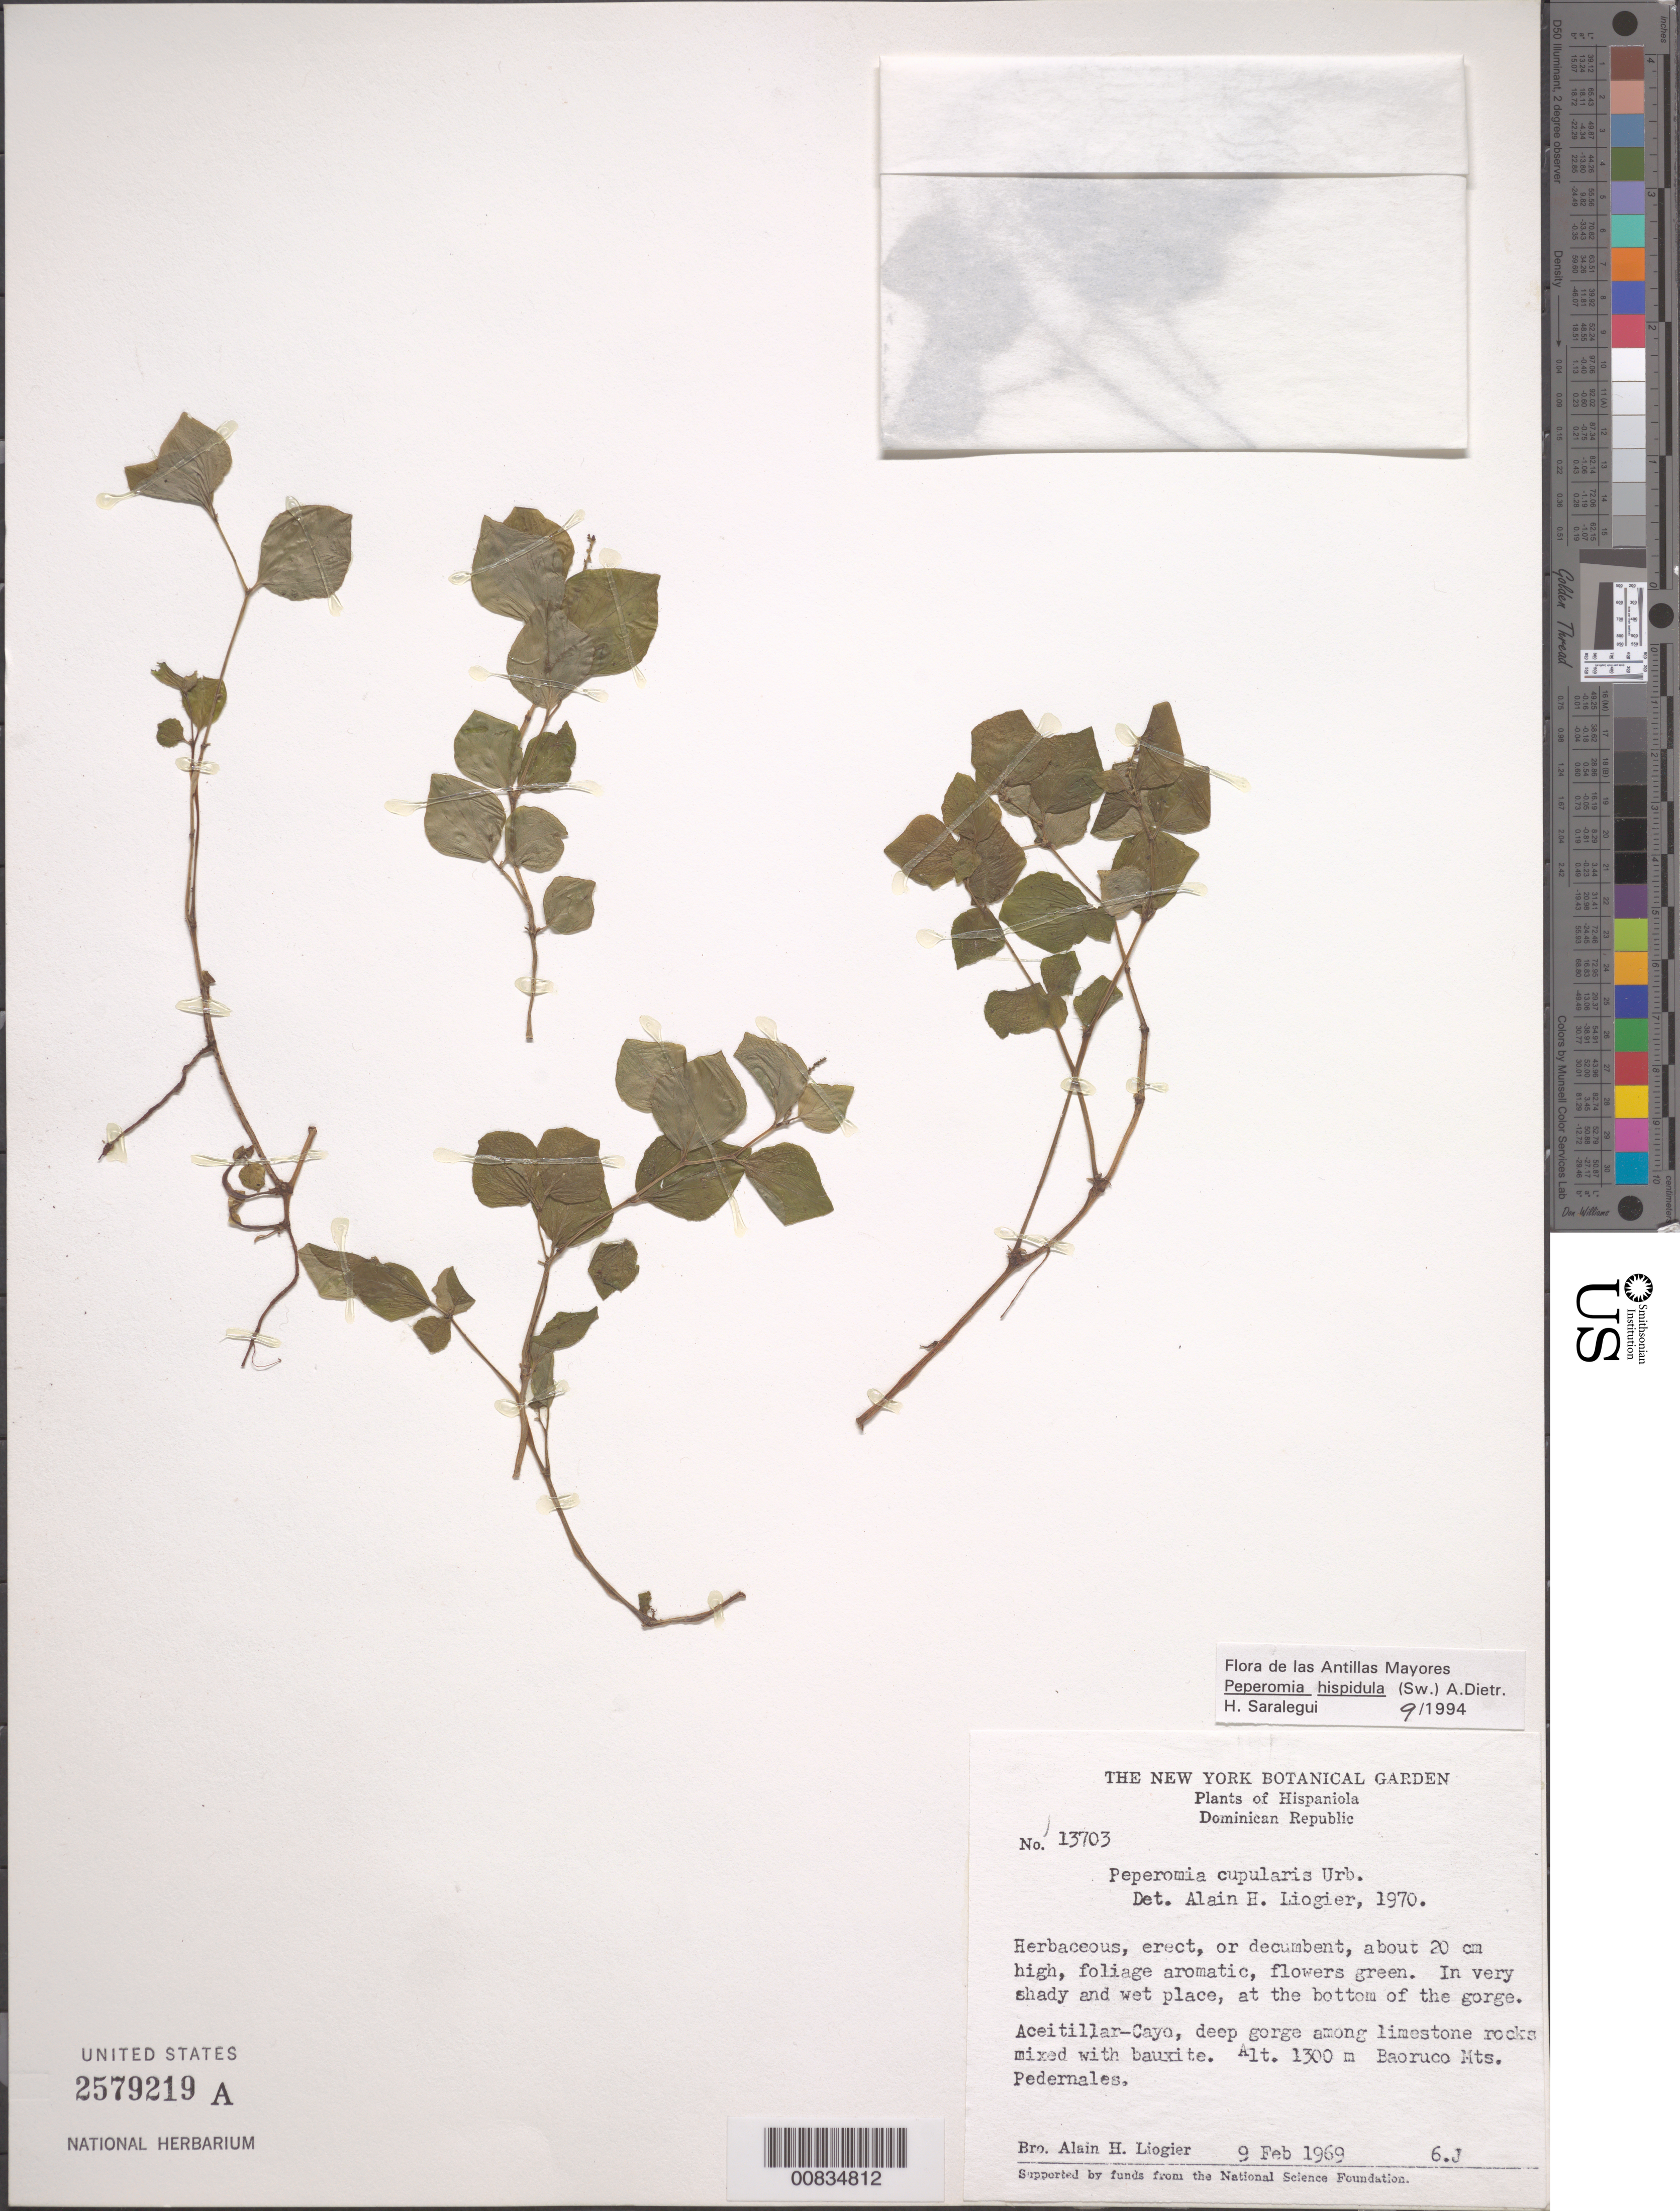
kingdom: Plantae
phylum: Tracheophyta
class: Magnoliopsida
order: Piperales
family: Piperaceae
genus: Peperomia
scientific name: Peperomia hispidula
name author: (Sw.) A. Dietr.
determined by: Saralegui Boza, H., (HAJB), Jardin Botanico Nacional (Habana)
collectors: A. H. Liogier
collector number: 13703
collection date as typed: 09 Feb 1969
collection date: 1969-02-09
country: Dominican Republic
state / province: Pedernales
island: Hispaniola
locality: Aceitillar-Cayo. Baoruco Mts.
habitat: In very shady place, at the bottom of deep gorge among limestone rocks mixed with bauxite.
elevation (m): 1300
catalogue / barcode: US 2579219A